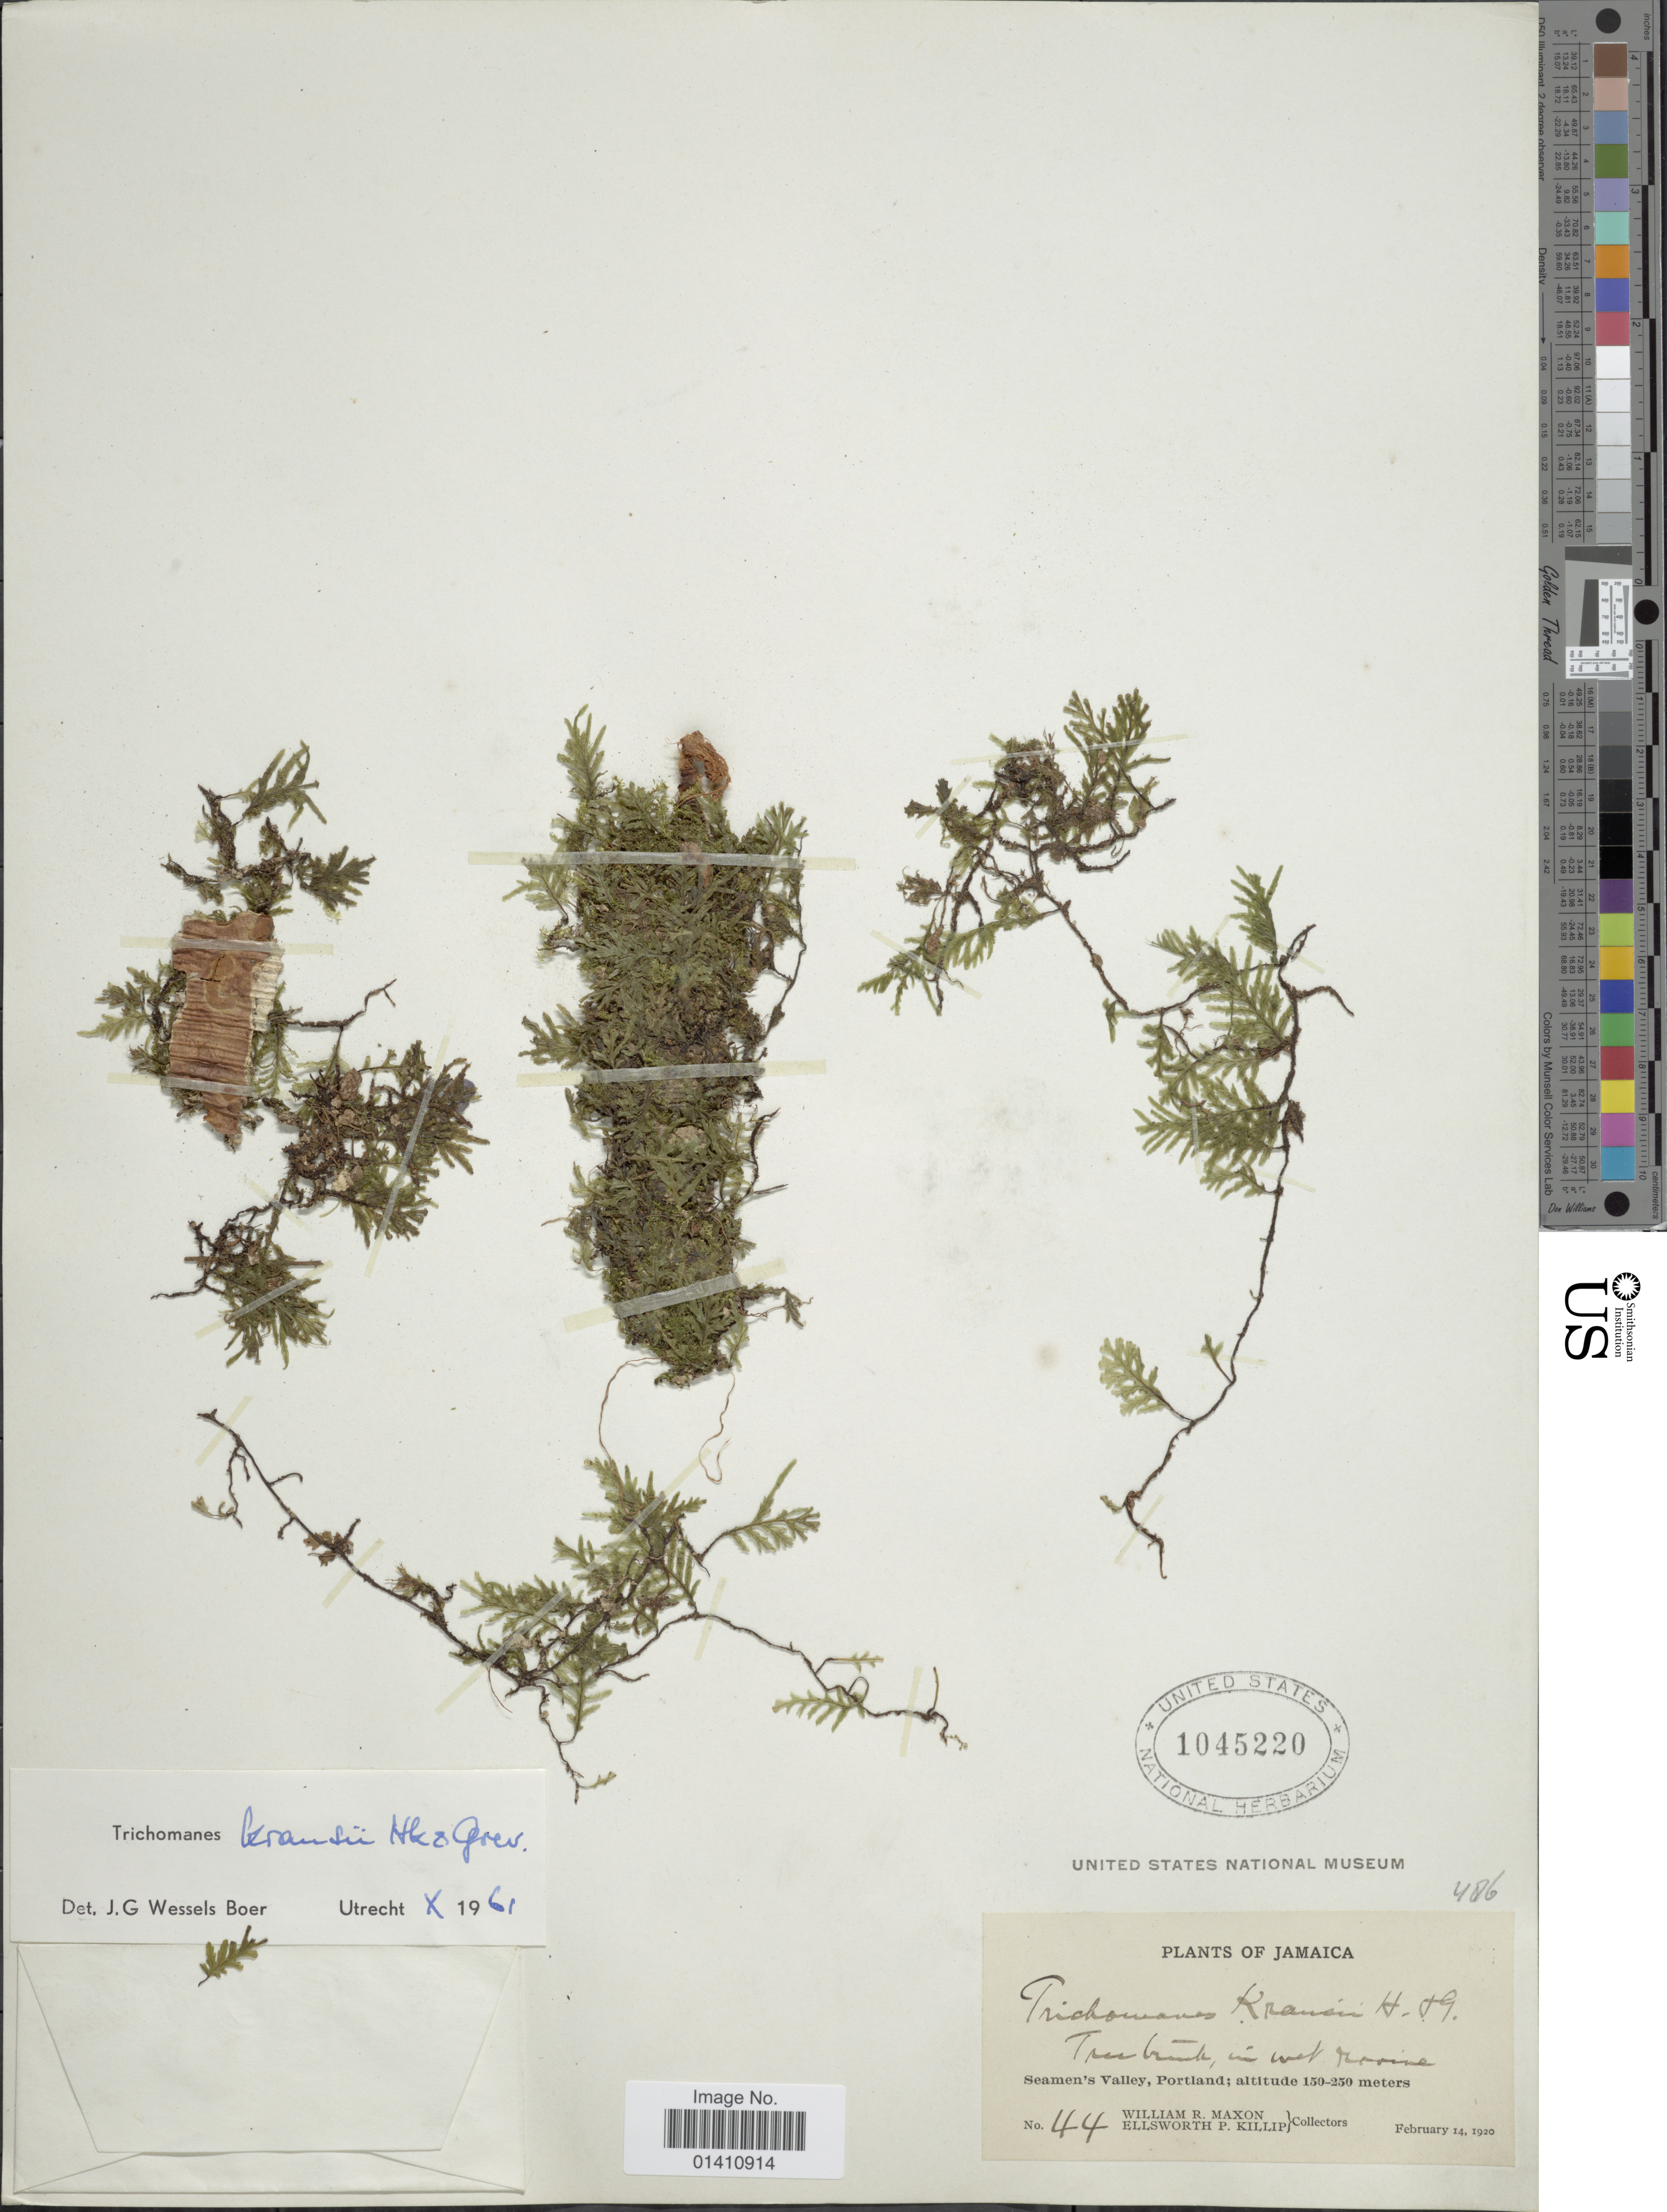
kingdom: Plantae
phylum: Tracheophyta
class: Polypodiopsida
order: Hymenophyllales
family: Hymenophyllaceae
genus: Didymoglossum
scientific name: Didymoglossum kraussii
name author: (Hook. & Grev.) C. Presl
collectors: W. R. Maxon & E. P. Killip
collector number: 44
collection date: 1920-02-14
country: Jamaica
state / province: Portland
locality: Seamen's Valley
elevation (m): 150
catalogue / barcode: US 1045220